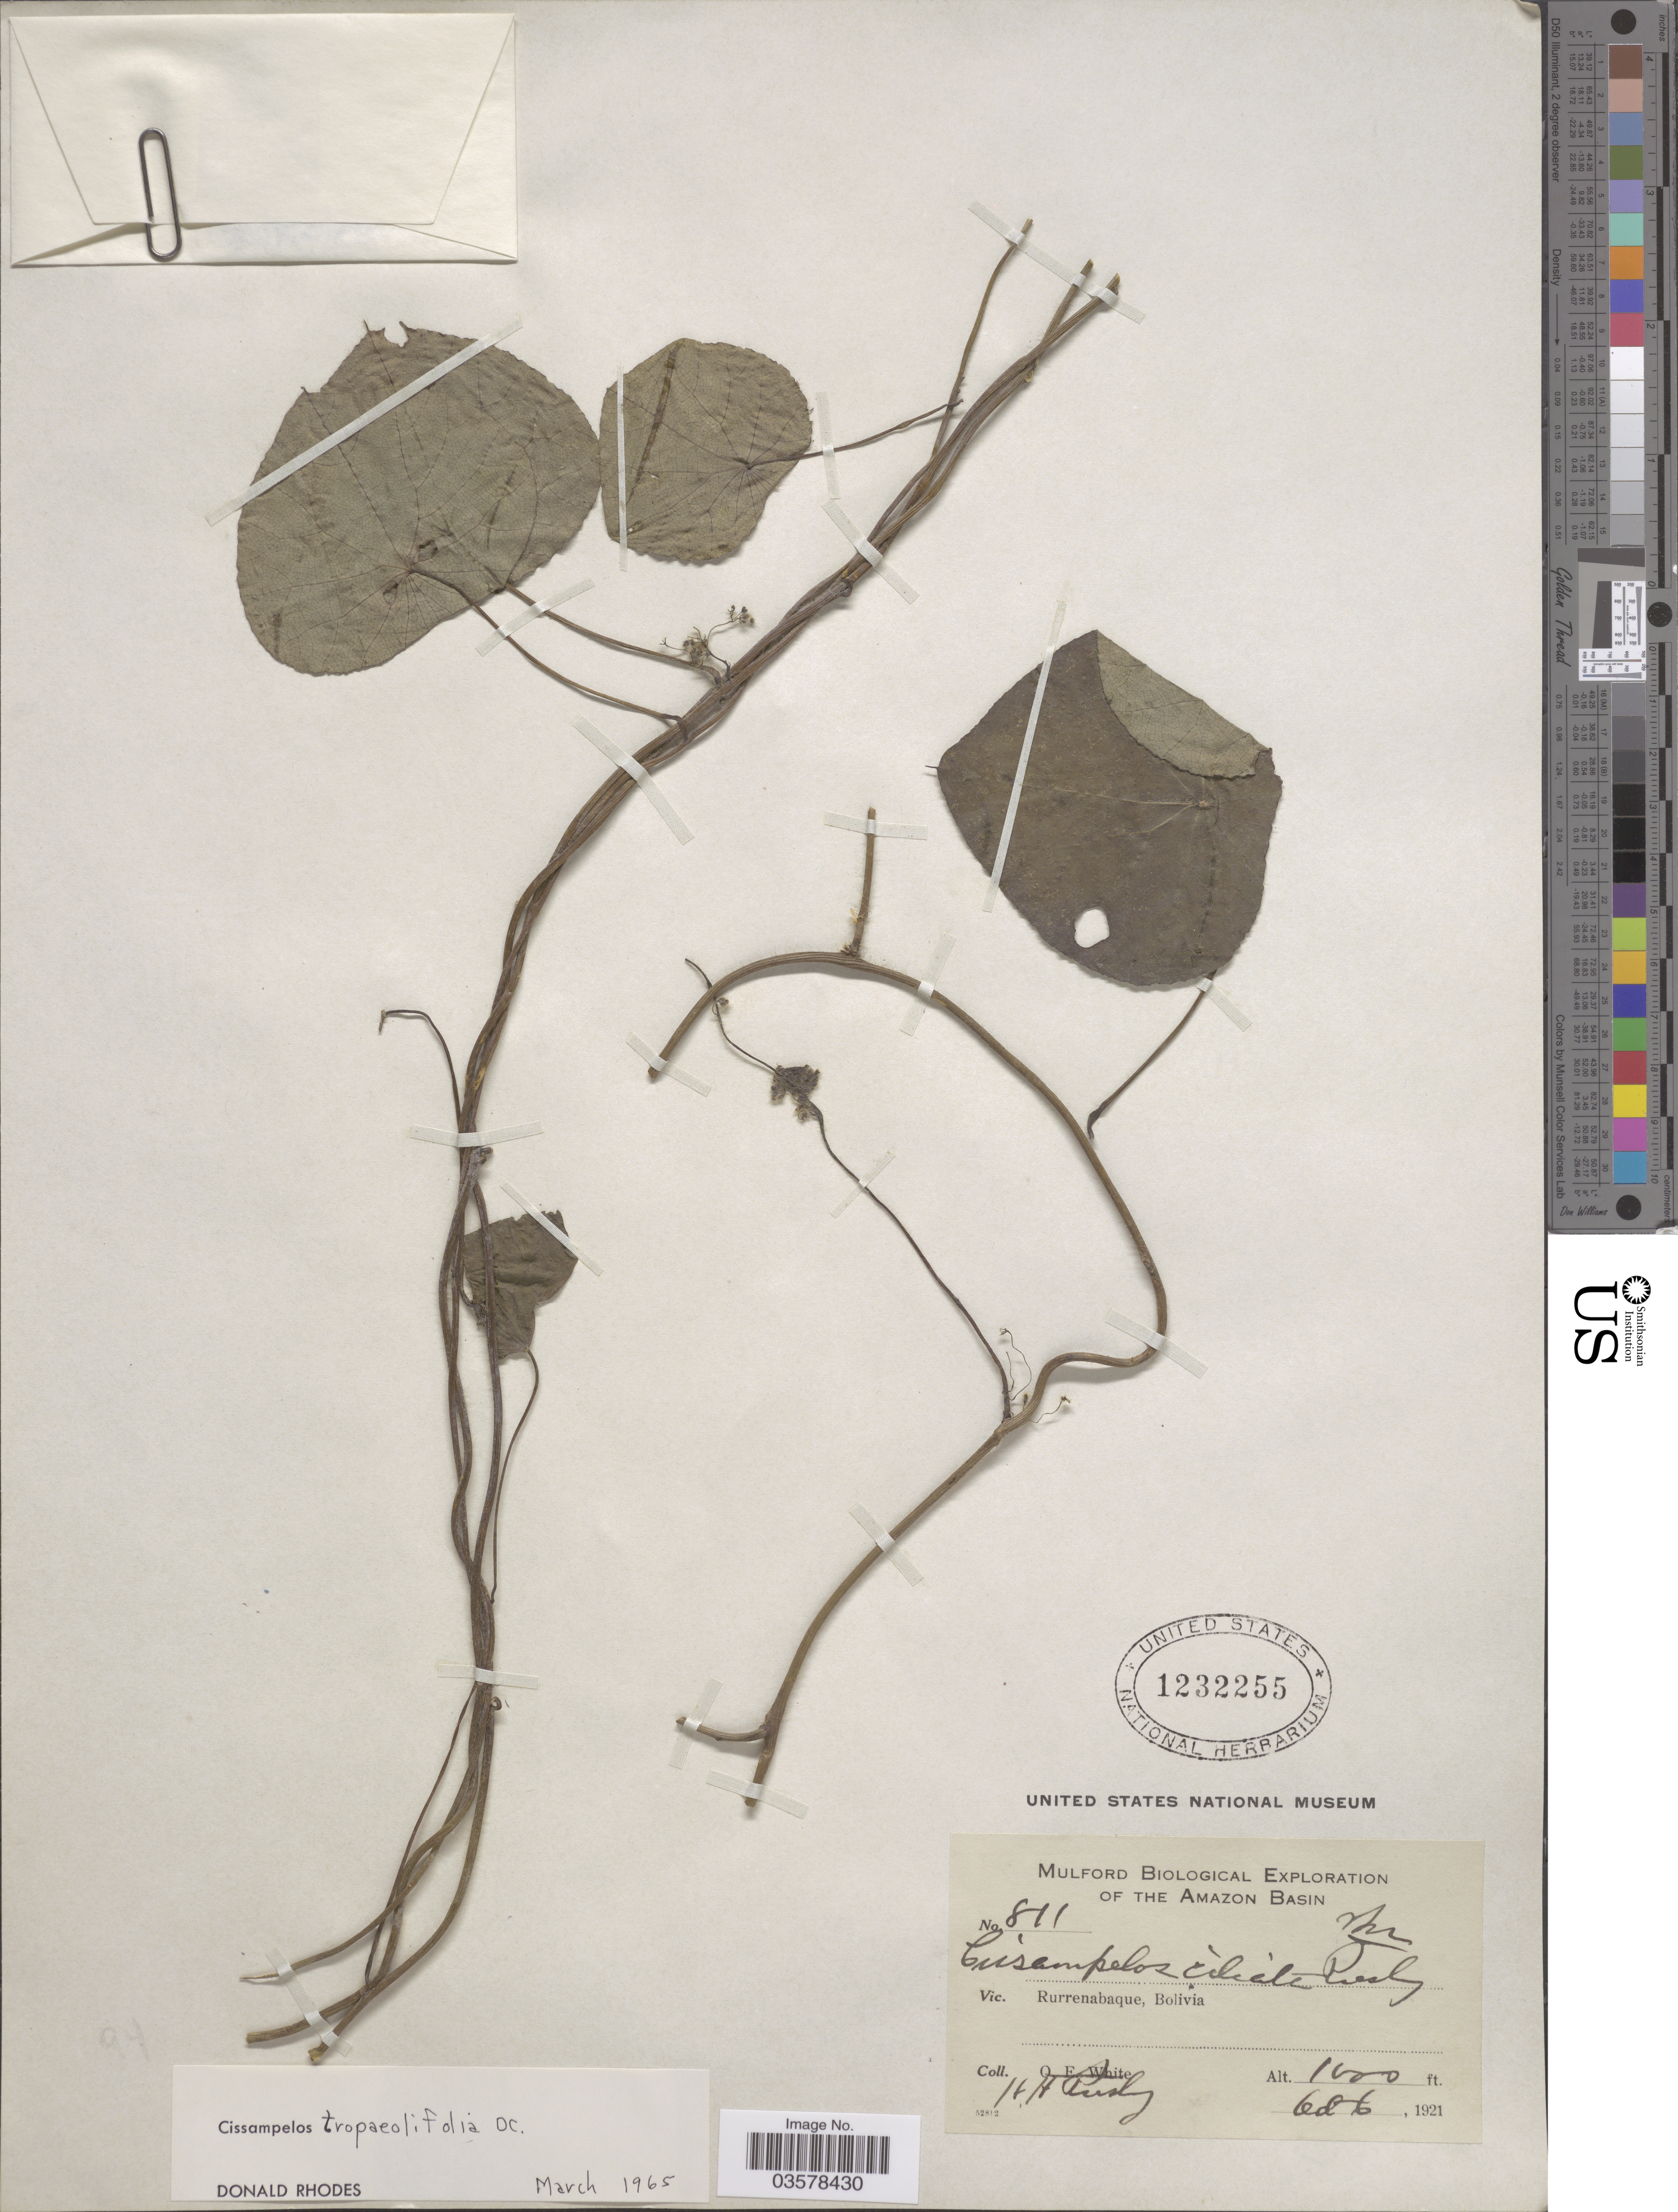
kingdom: Plantae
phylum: Tracheophyta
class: Magnoliopsida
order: Ranunculales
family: Menispermaceae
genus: Cissampelos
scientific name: Cissampelos tropaeolifolia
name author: DC.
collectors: H. H. Rusby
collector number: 811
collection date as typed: Oct 6, 1921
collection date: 1921-10-06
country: Bolivia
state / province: Beni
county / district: José Ballivián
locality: Rurrenabaque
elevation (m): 305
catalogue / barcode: US 1232255